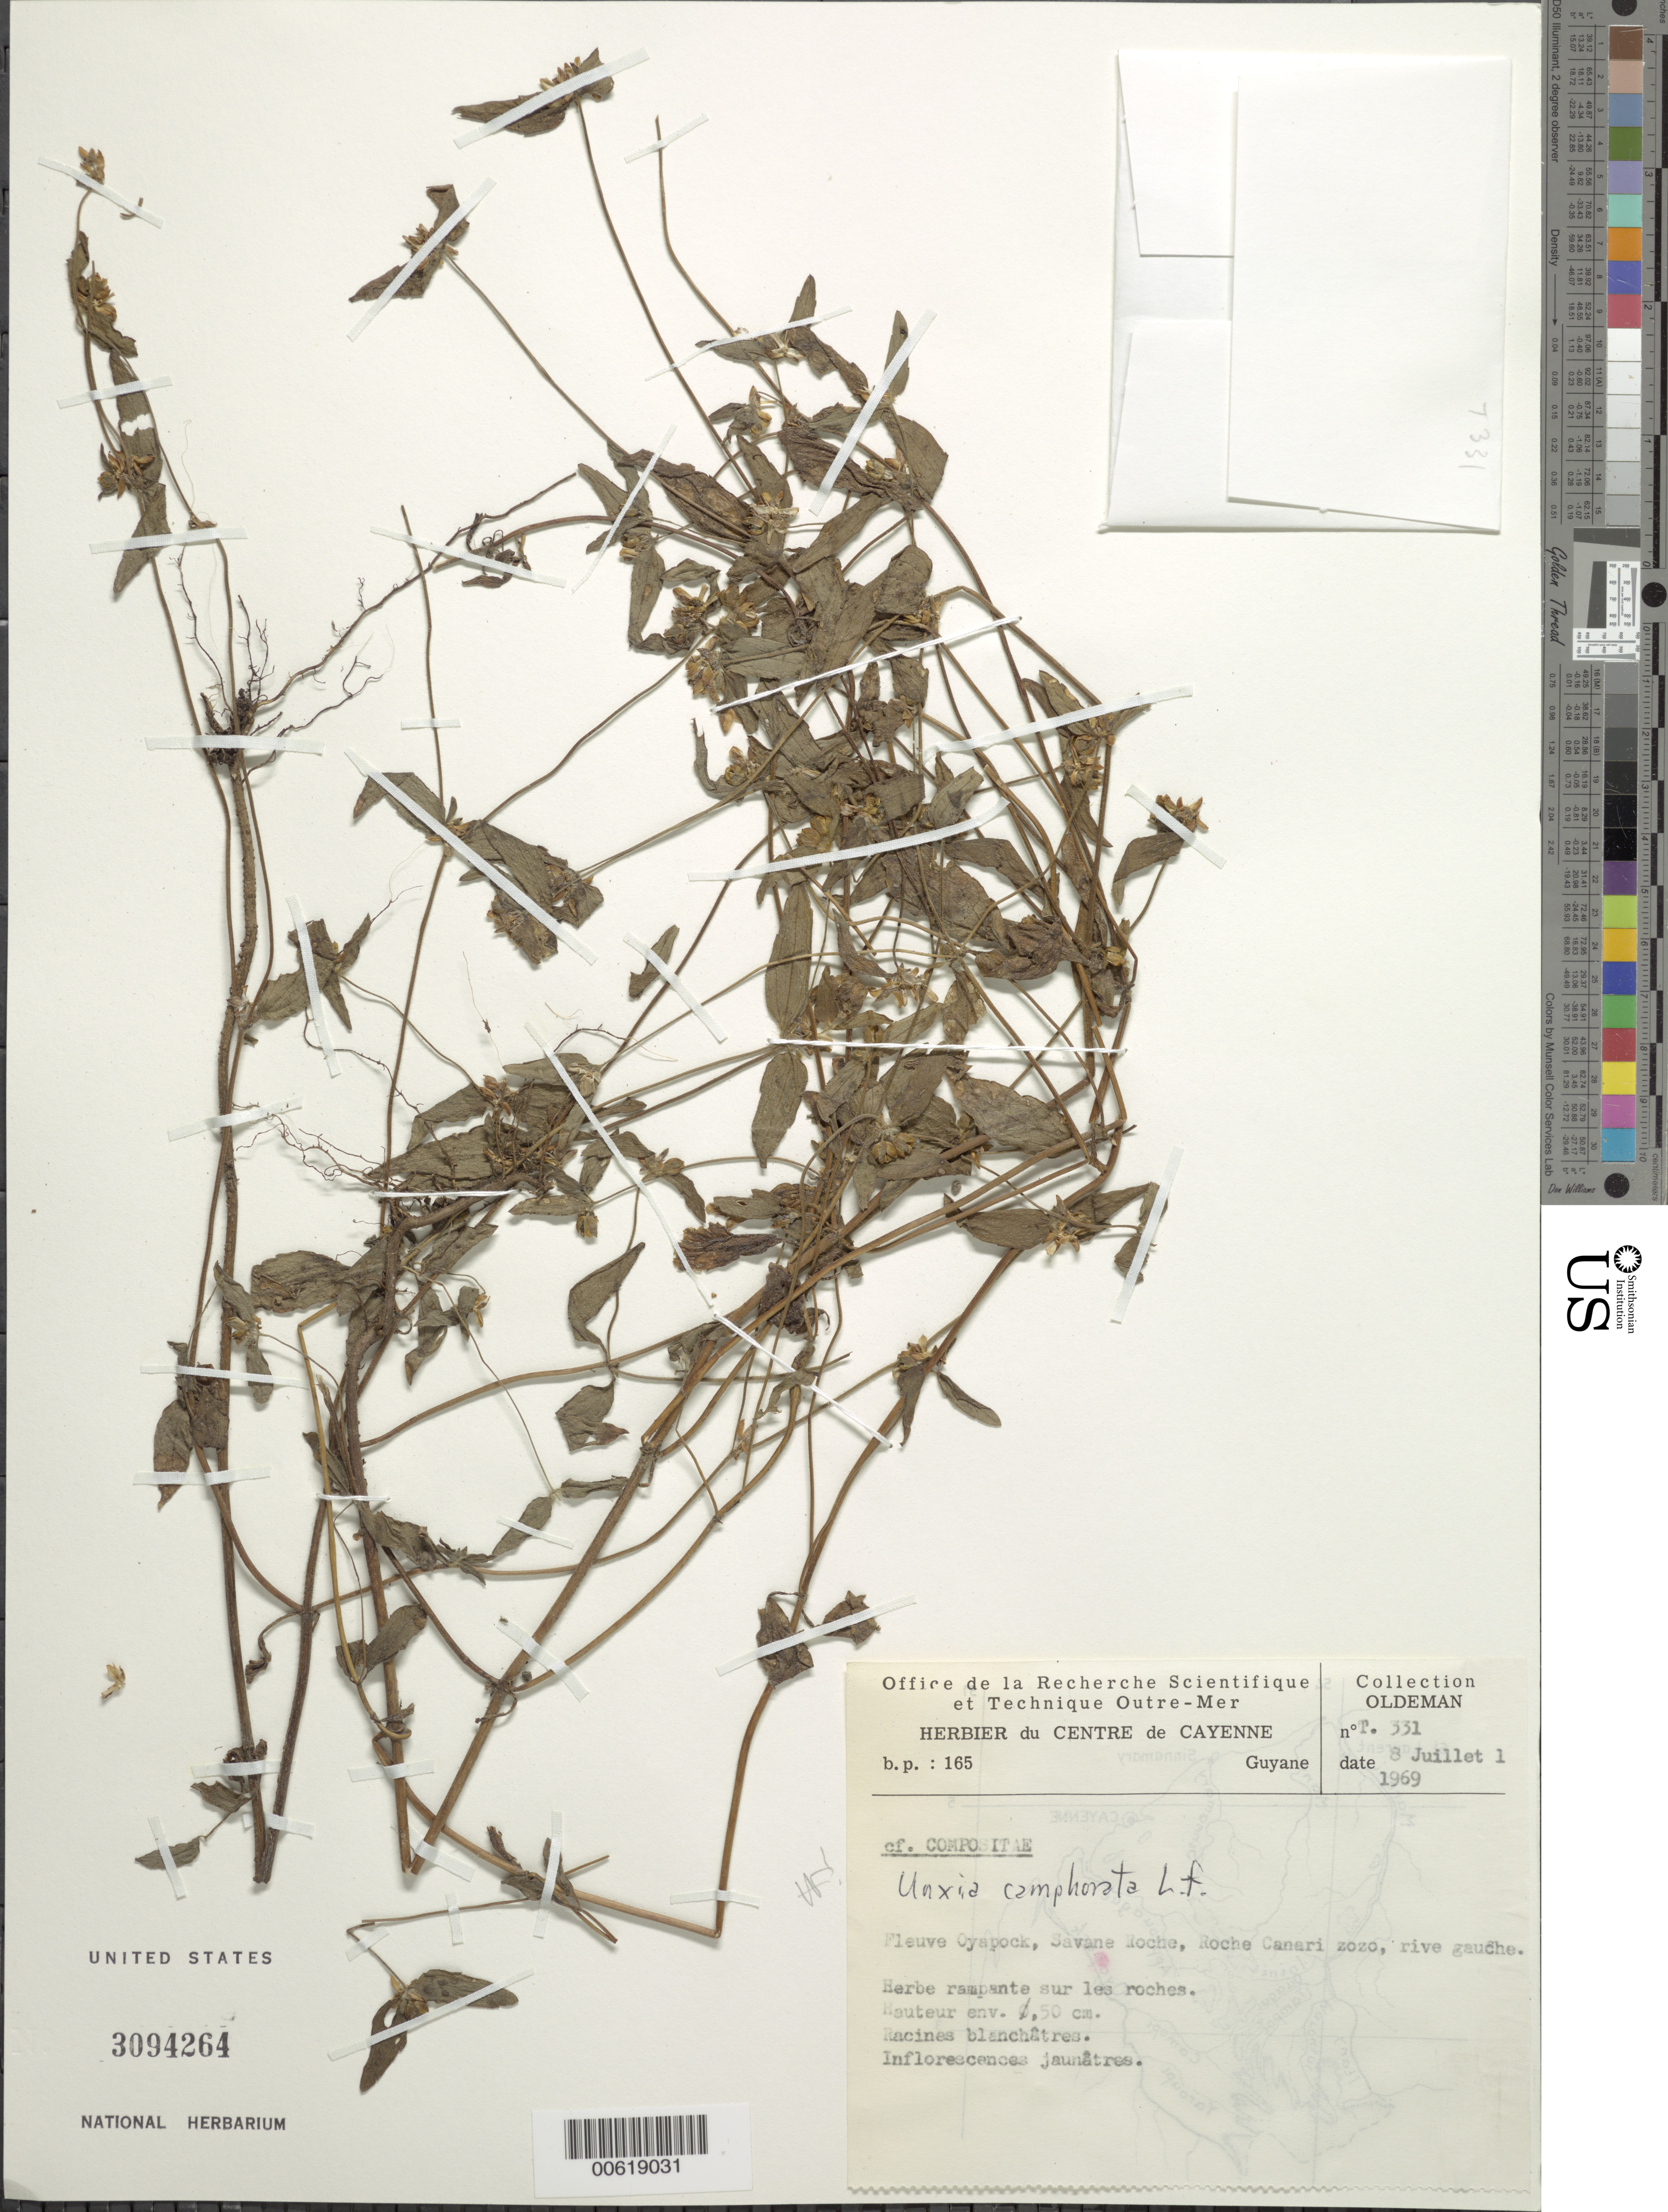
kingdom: Plantae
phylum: Tracheophyta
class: Magnoliopsida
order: Asterales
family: Asteraceae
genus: Unxia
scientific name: Unxia camphorata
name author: L. f.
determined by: Robinson, Harold E., (US)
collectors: R. Oldeman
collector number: T 331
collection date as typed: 8-Jul-69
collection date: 1969-07-08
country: French Guiana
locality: Fleuve Oyapock, Savane Roche, Roche Canari Zozo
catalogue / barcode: US 3094264